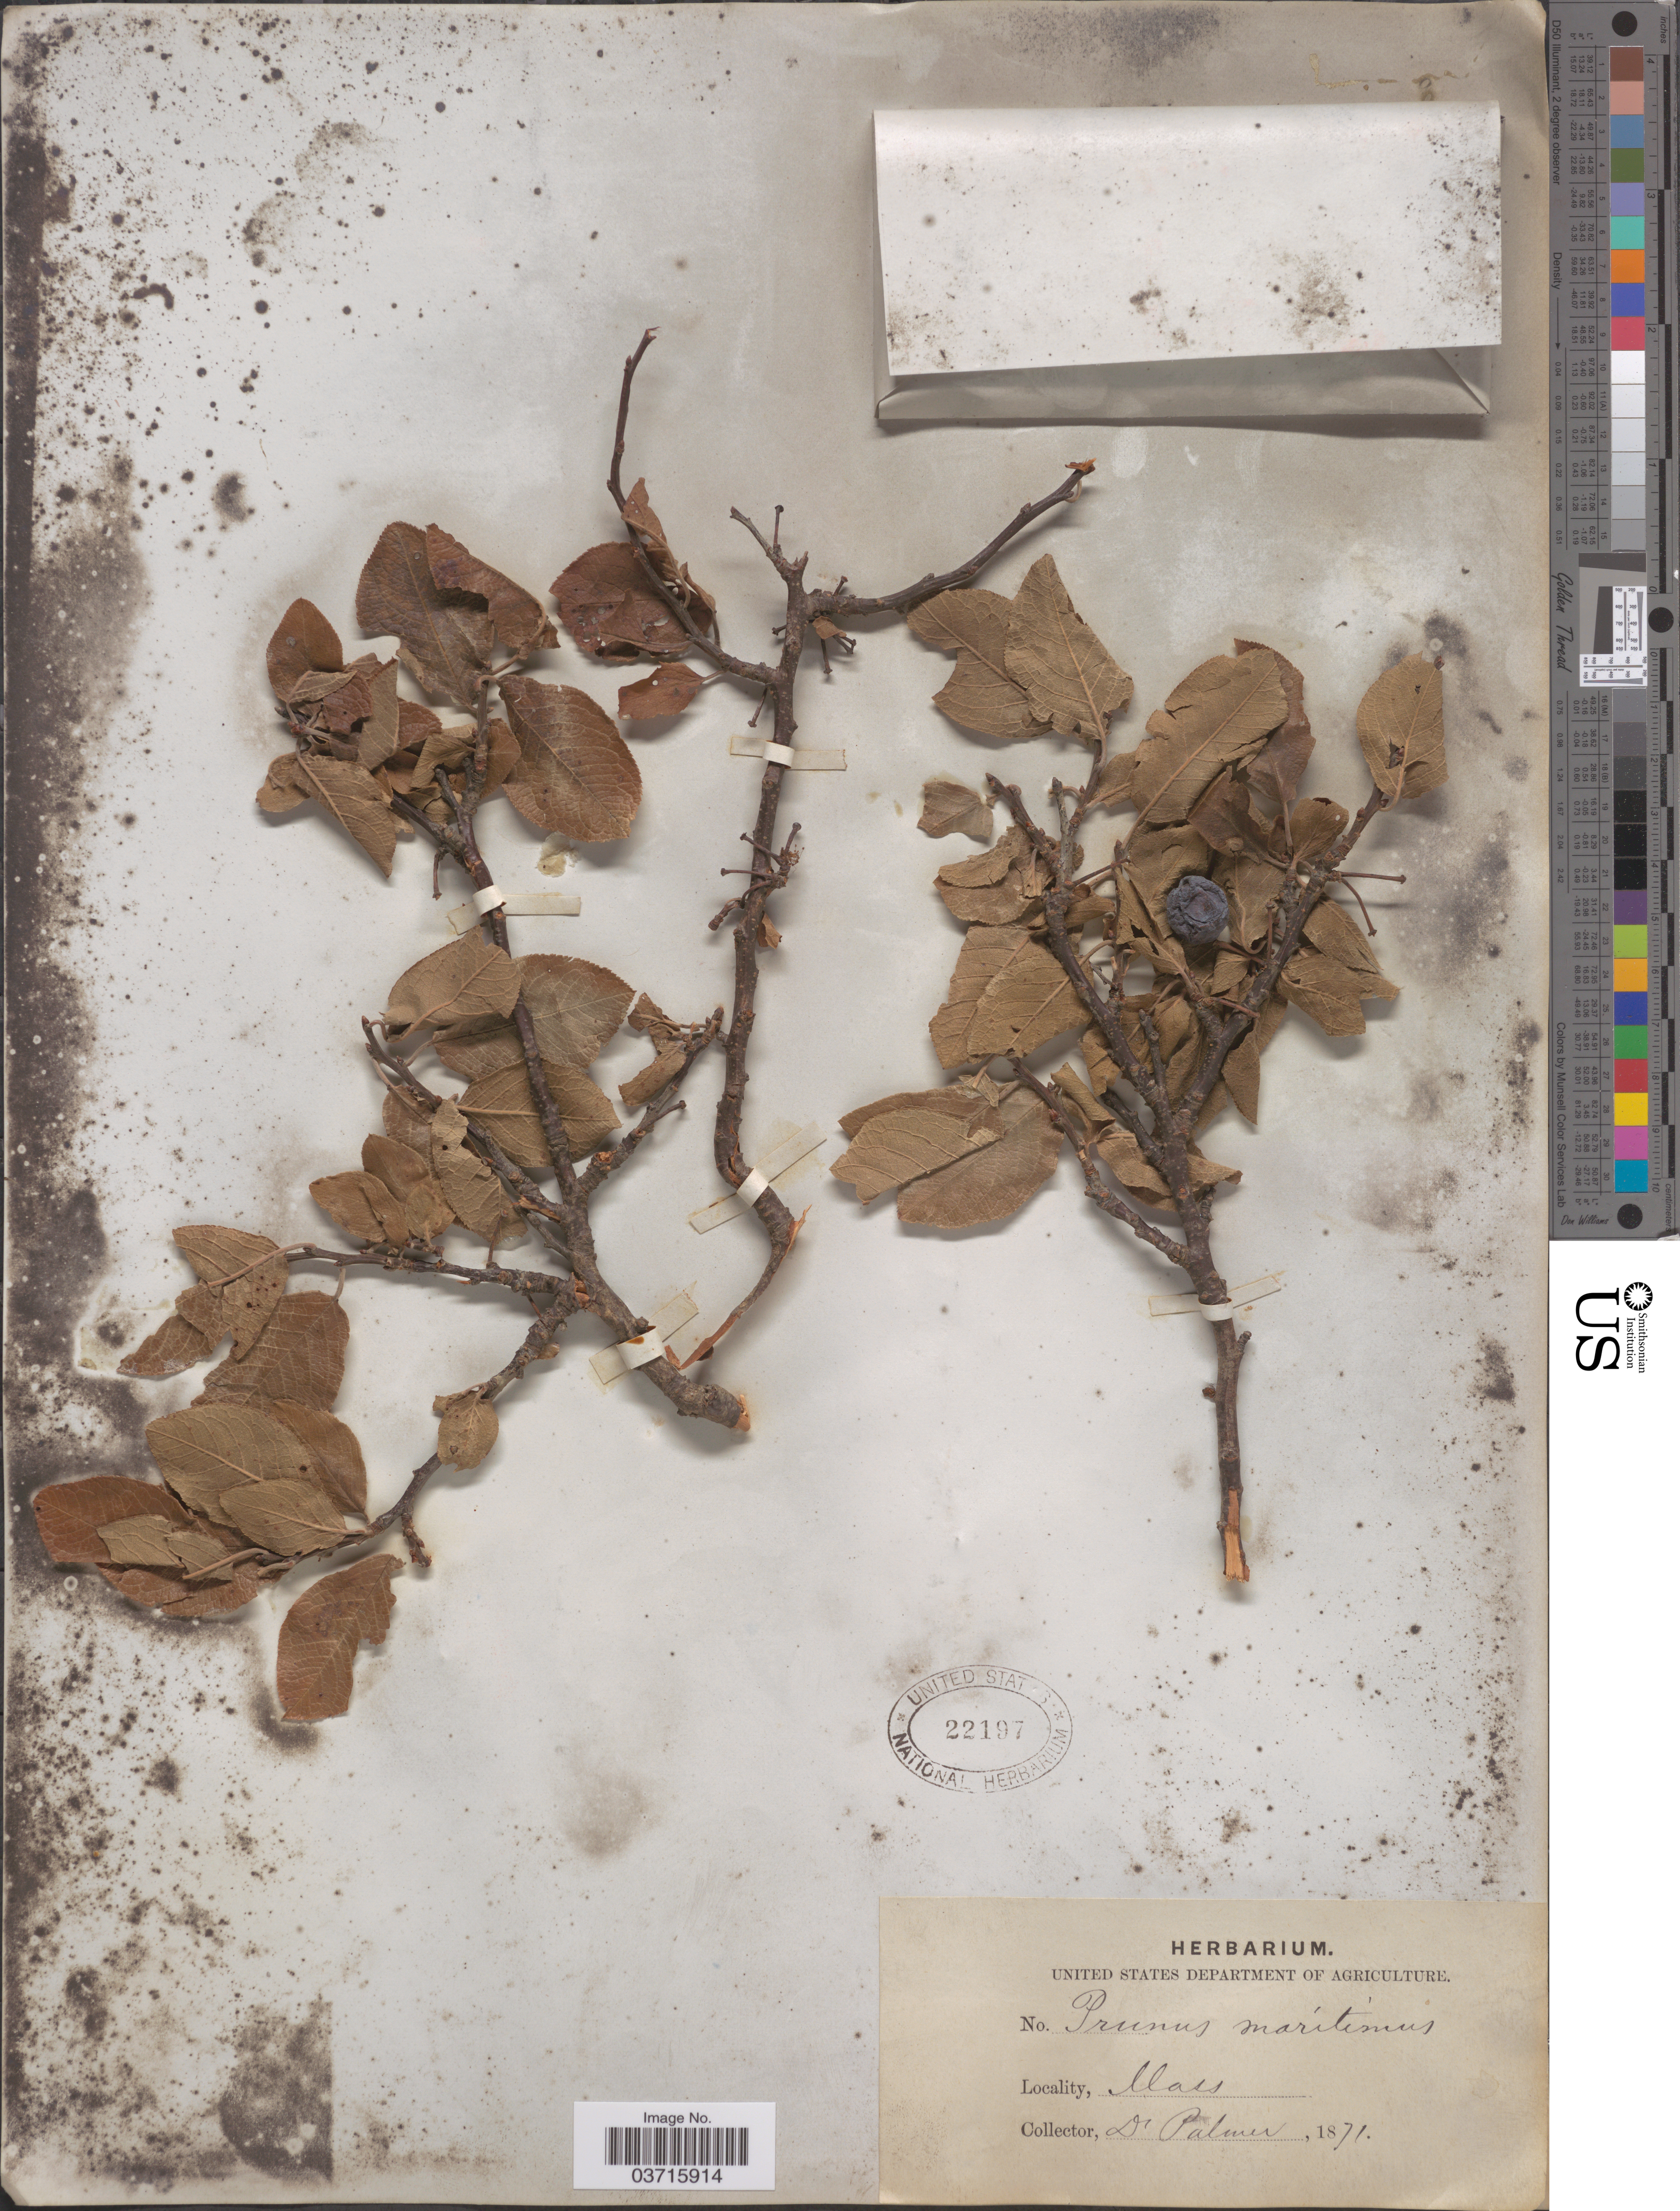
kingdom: Plantae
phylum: Tracheophyta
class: Magnoliopsida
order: Rosales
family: Rosaceae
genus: Prunus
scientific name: Prunus maritima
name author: Marshall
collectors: Palmer, --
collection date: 1871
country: United States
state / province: Massachusetts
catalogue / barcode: US 22197